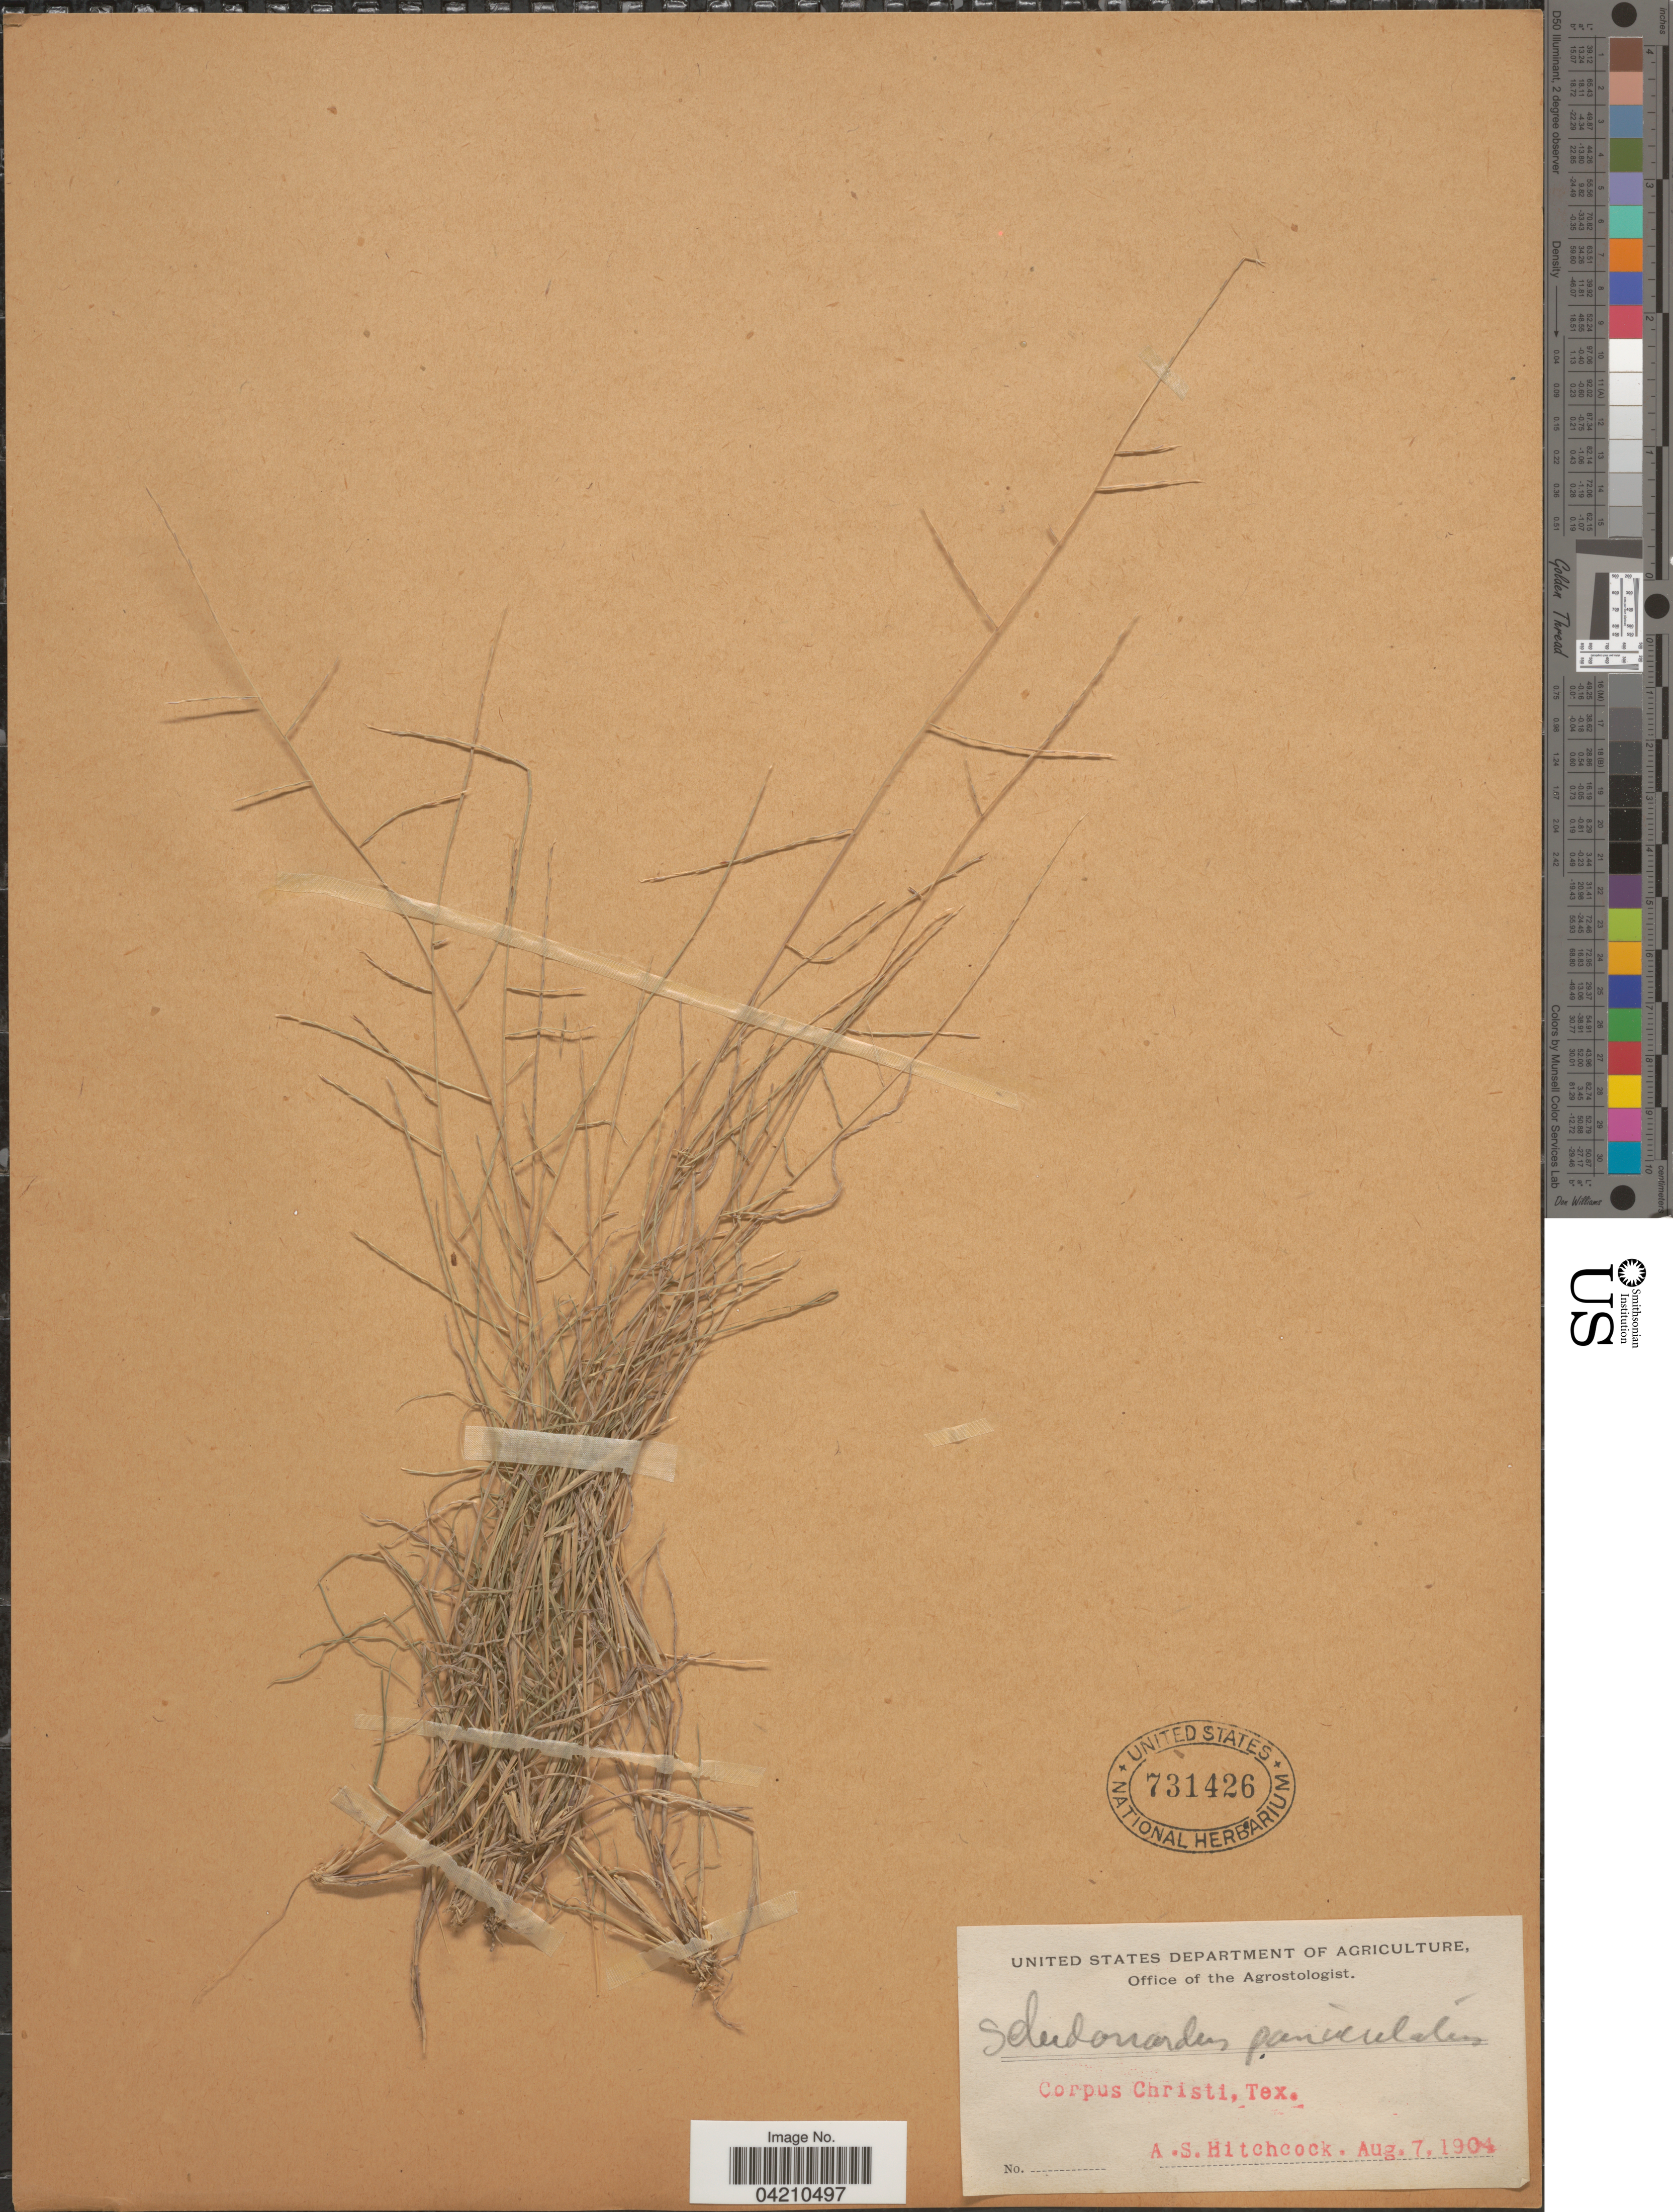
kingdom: Plantae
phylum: Tracheophyta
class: Liliopsida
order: Poales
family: Poaceae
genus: Muhlenbergia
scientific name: Muhlenbergia paniculata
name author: (Nutt.) Columbus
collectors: A. S. Hitchcock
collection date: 1904-08-07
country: United States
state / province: Texas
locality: Corpus Christi.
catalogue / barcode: US 731426